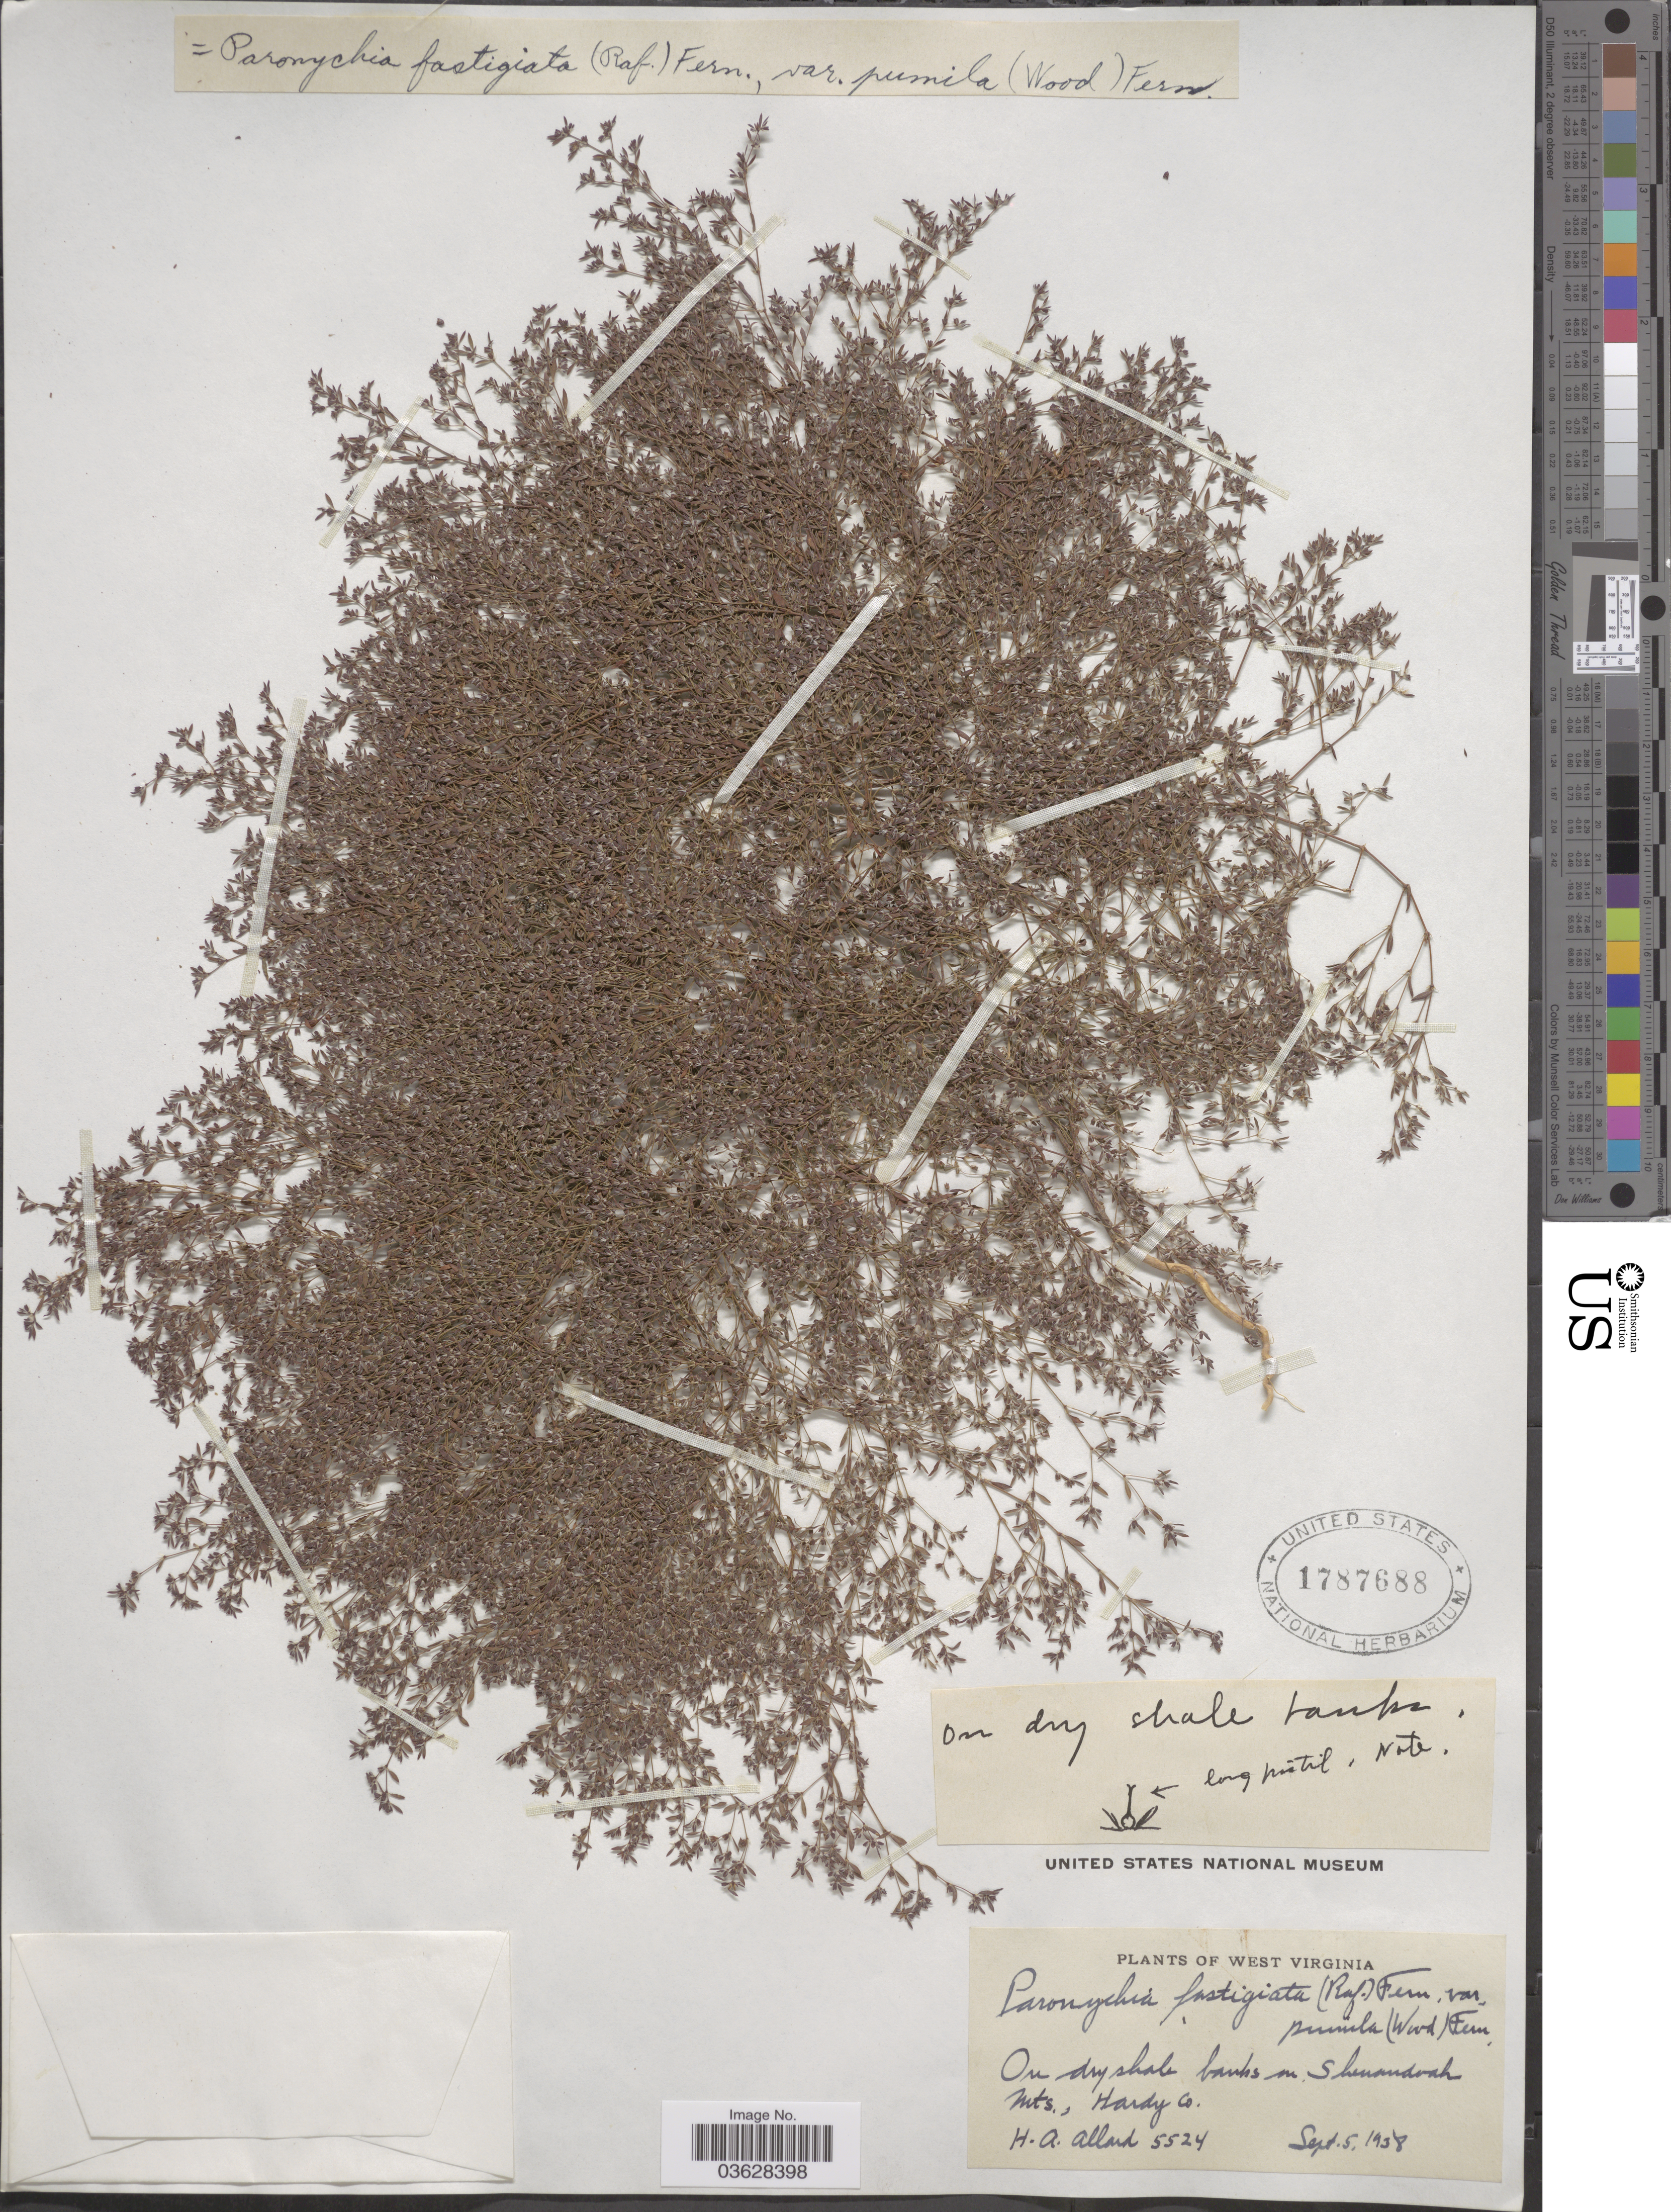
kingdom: Plantae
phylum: Tracheophyta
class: Magnoliopsida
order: Caryophyllales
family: Caryophyllaceae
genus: Paronychia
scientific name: Paronychia fastigiata var. pumila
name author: (Alph. Wood) Fernald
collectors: H. A. Allard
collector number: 5524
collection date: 1938-09-05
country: United States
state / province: West Virginia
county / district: Hardy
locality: Banks on Shenandoah Mts., Hardy Co.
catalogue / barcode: US 1787688